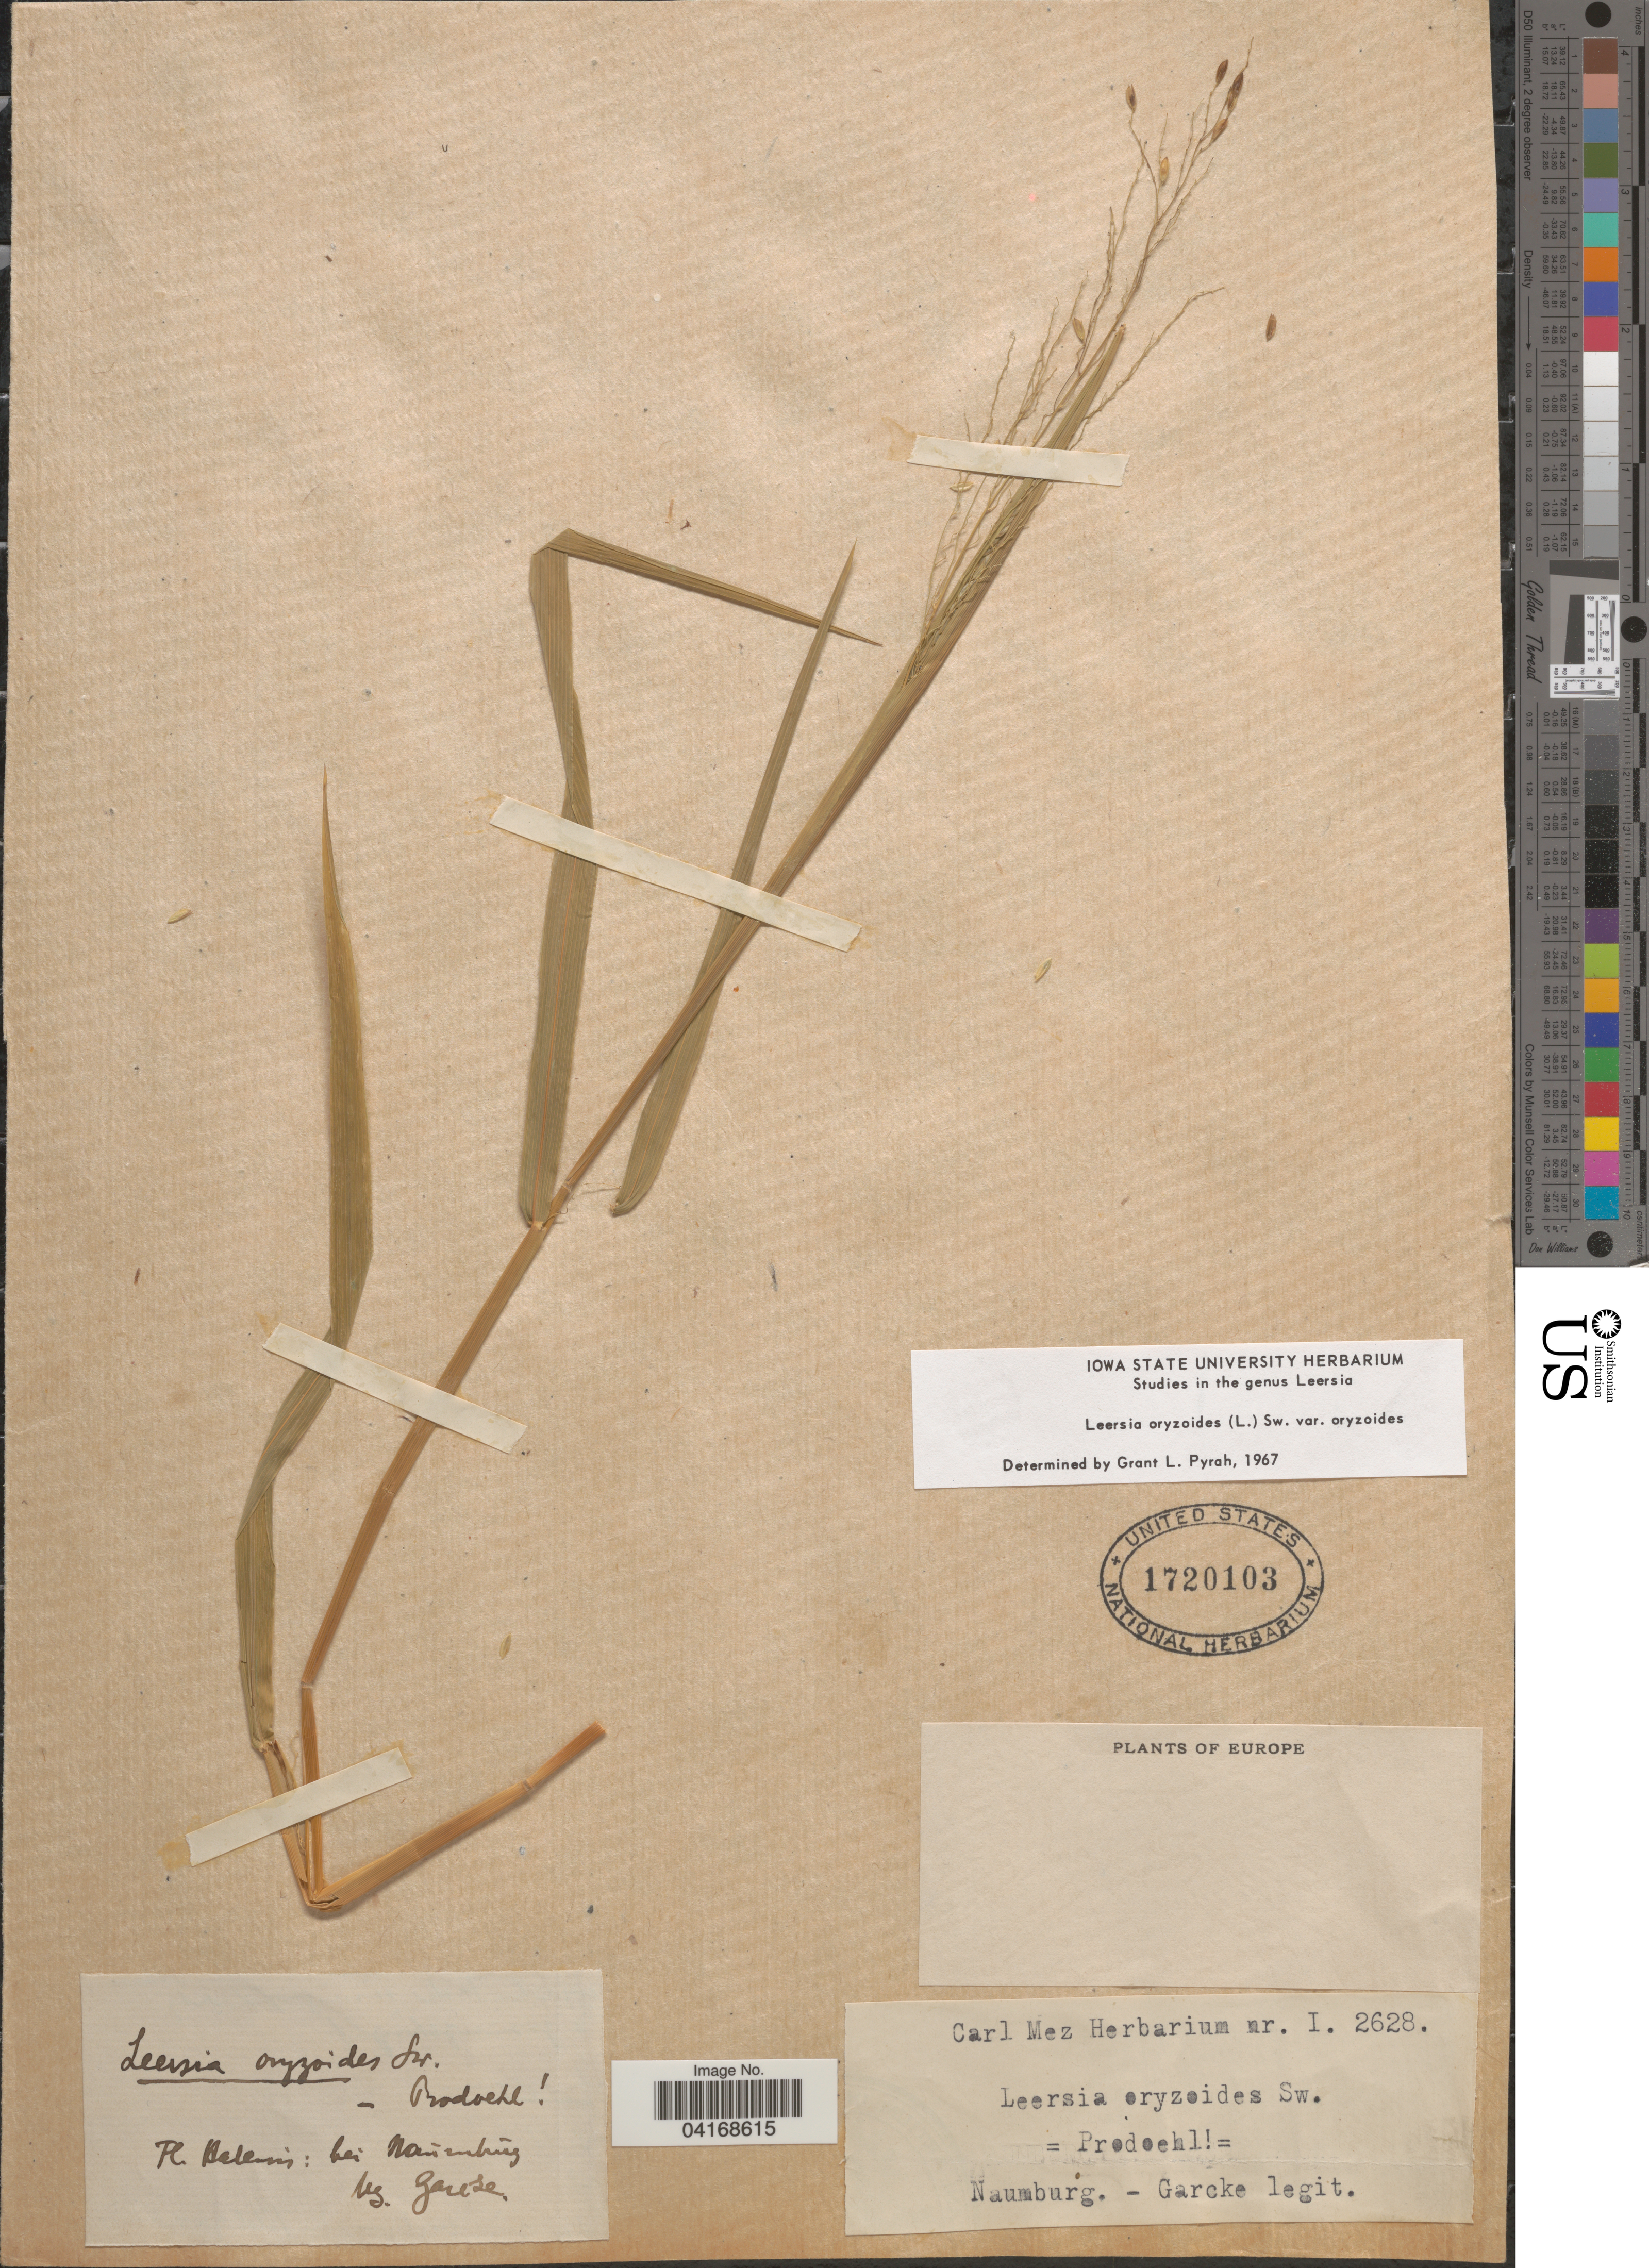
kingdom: Plantae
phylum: Tracheophyta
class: Liliopsida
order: Poales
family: Poaceae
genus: Leersia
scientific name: Leersia oryzoides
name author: (L.) Sw.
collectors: Garcke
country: Germany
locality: Fl. Helenis [interpreted]: bei Naumburg.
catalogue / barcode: US 1720103